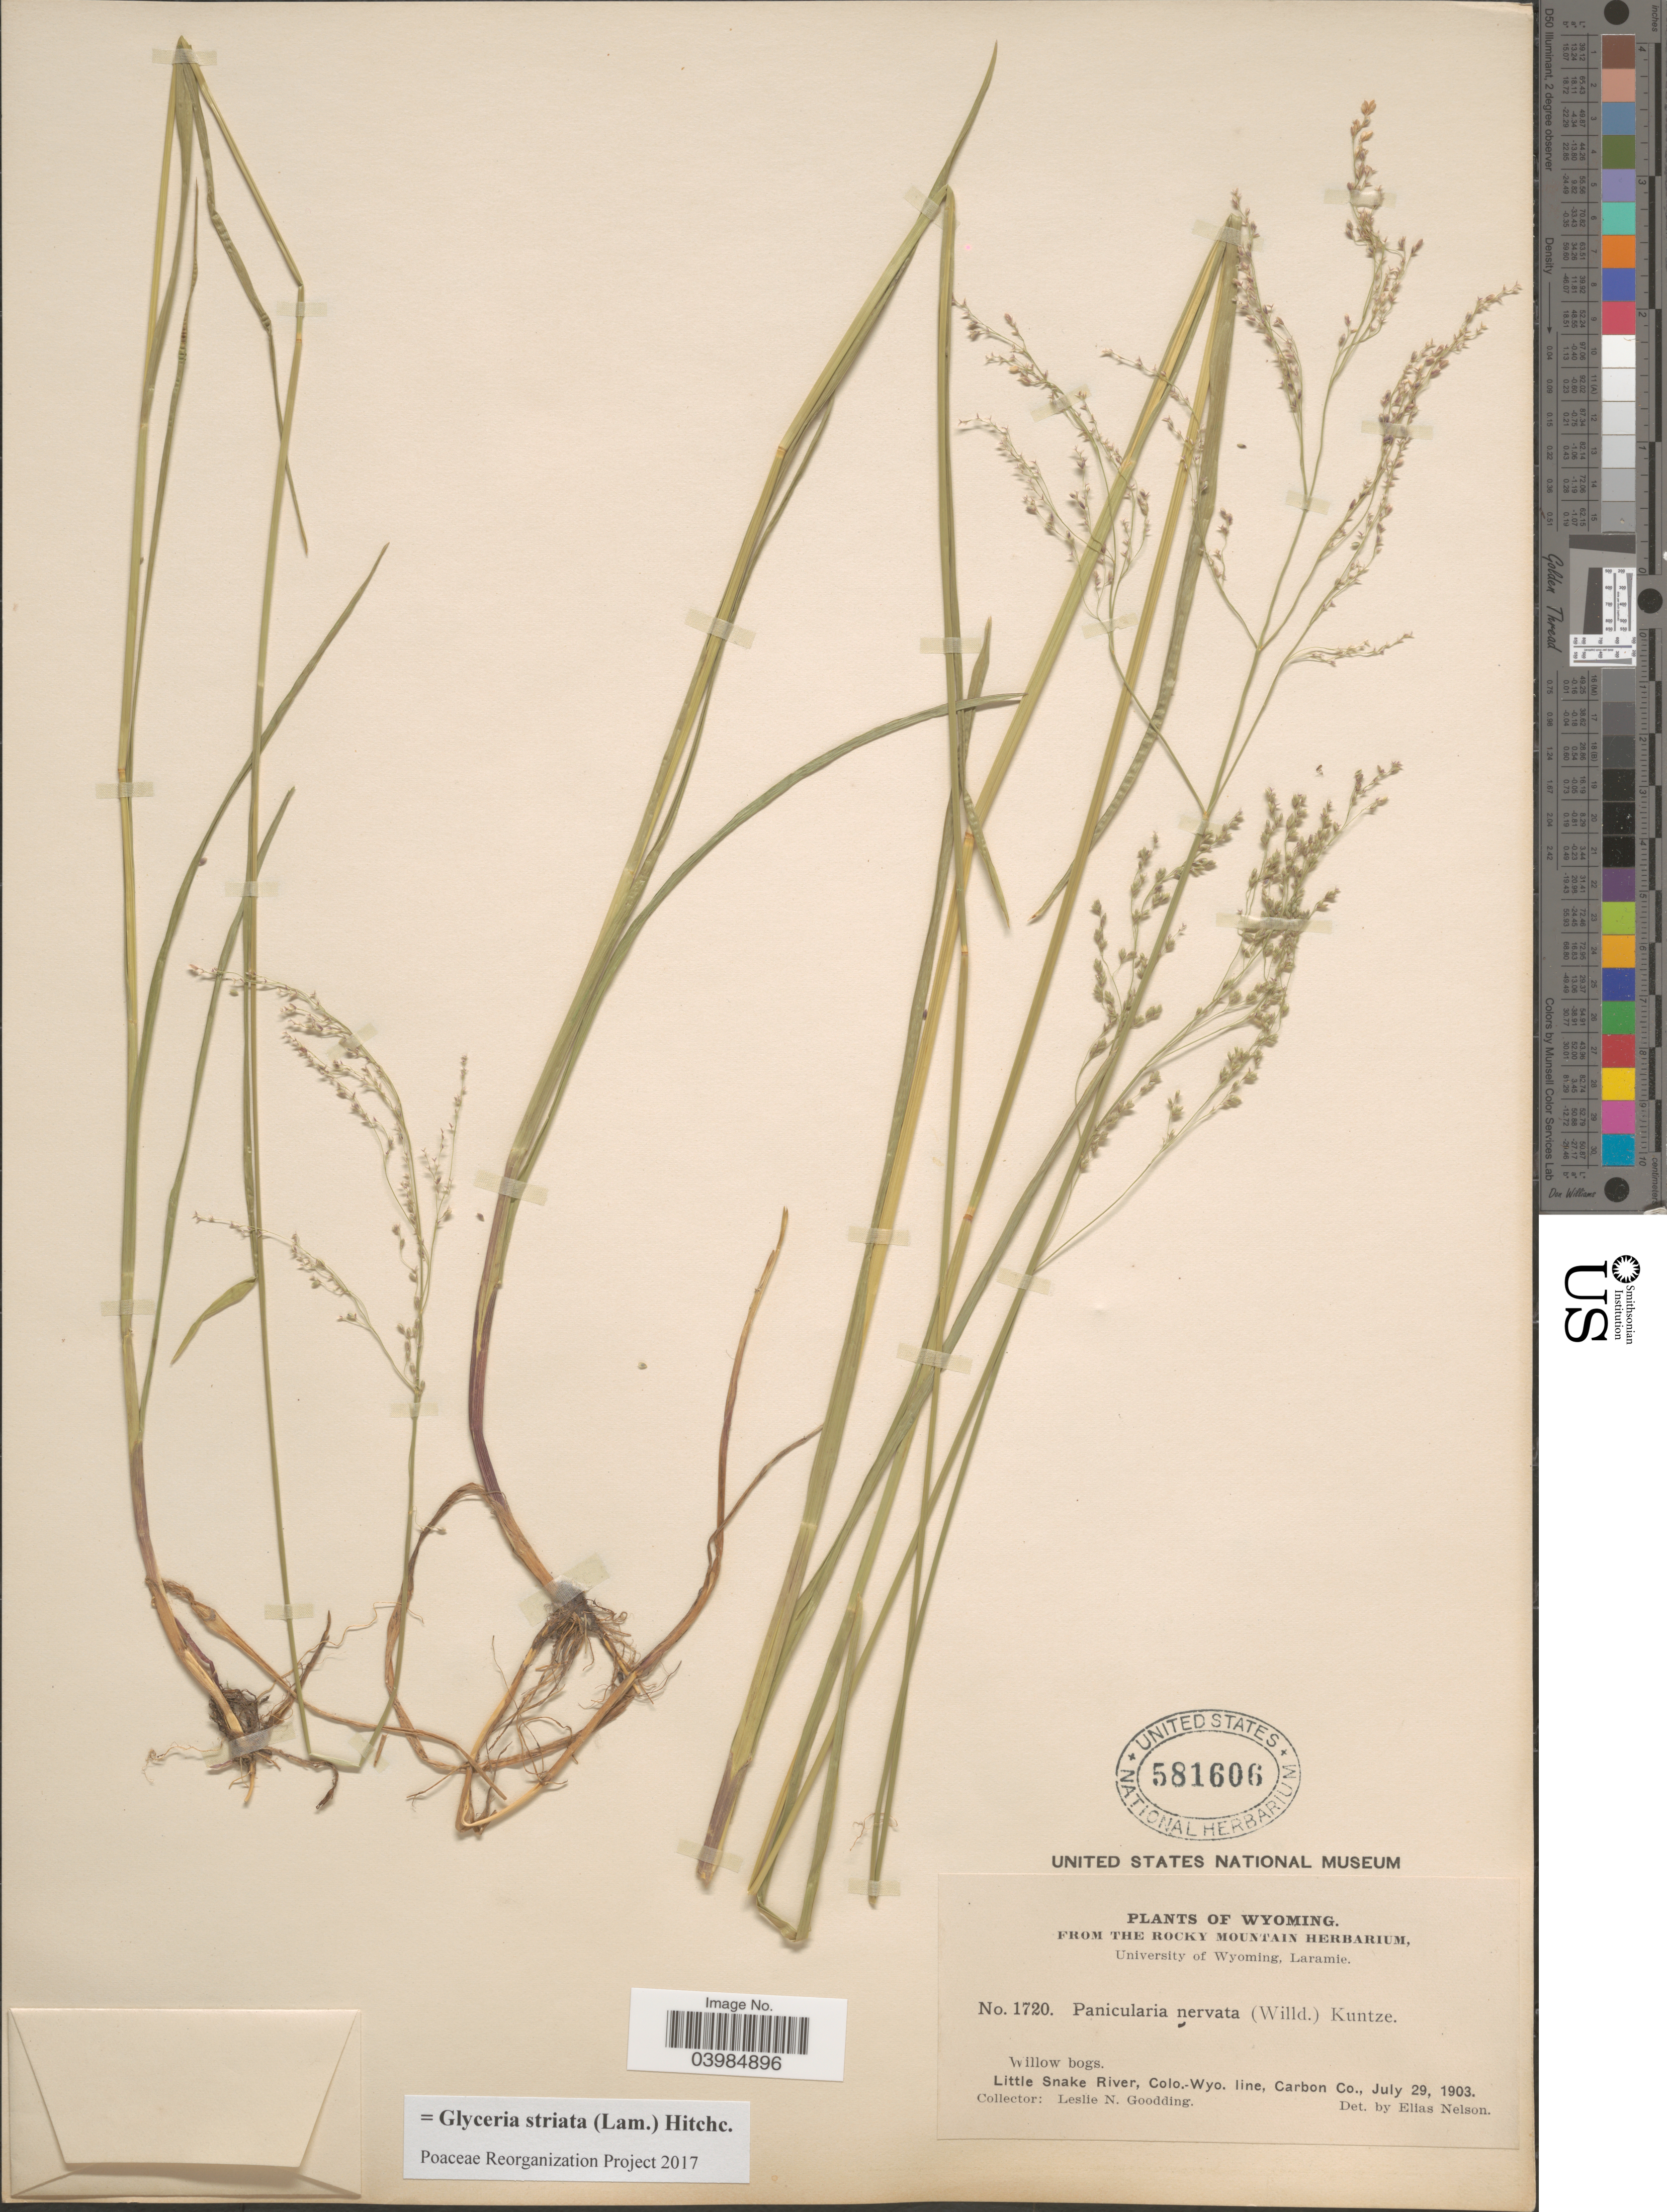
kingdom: Plantae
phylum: Tracheophyta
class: Liliopsida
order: Poales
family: Poaceae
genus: Glyceria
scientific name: Glyceria striata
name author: (Lam.) Hitchc.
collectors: L. N. Goodding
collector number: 1720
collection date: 1903-07-29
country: United States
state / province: Wyoming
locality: Little Snake River, Colo.-Wyo. line, Carbon Co.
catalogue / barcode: US 581606